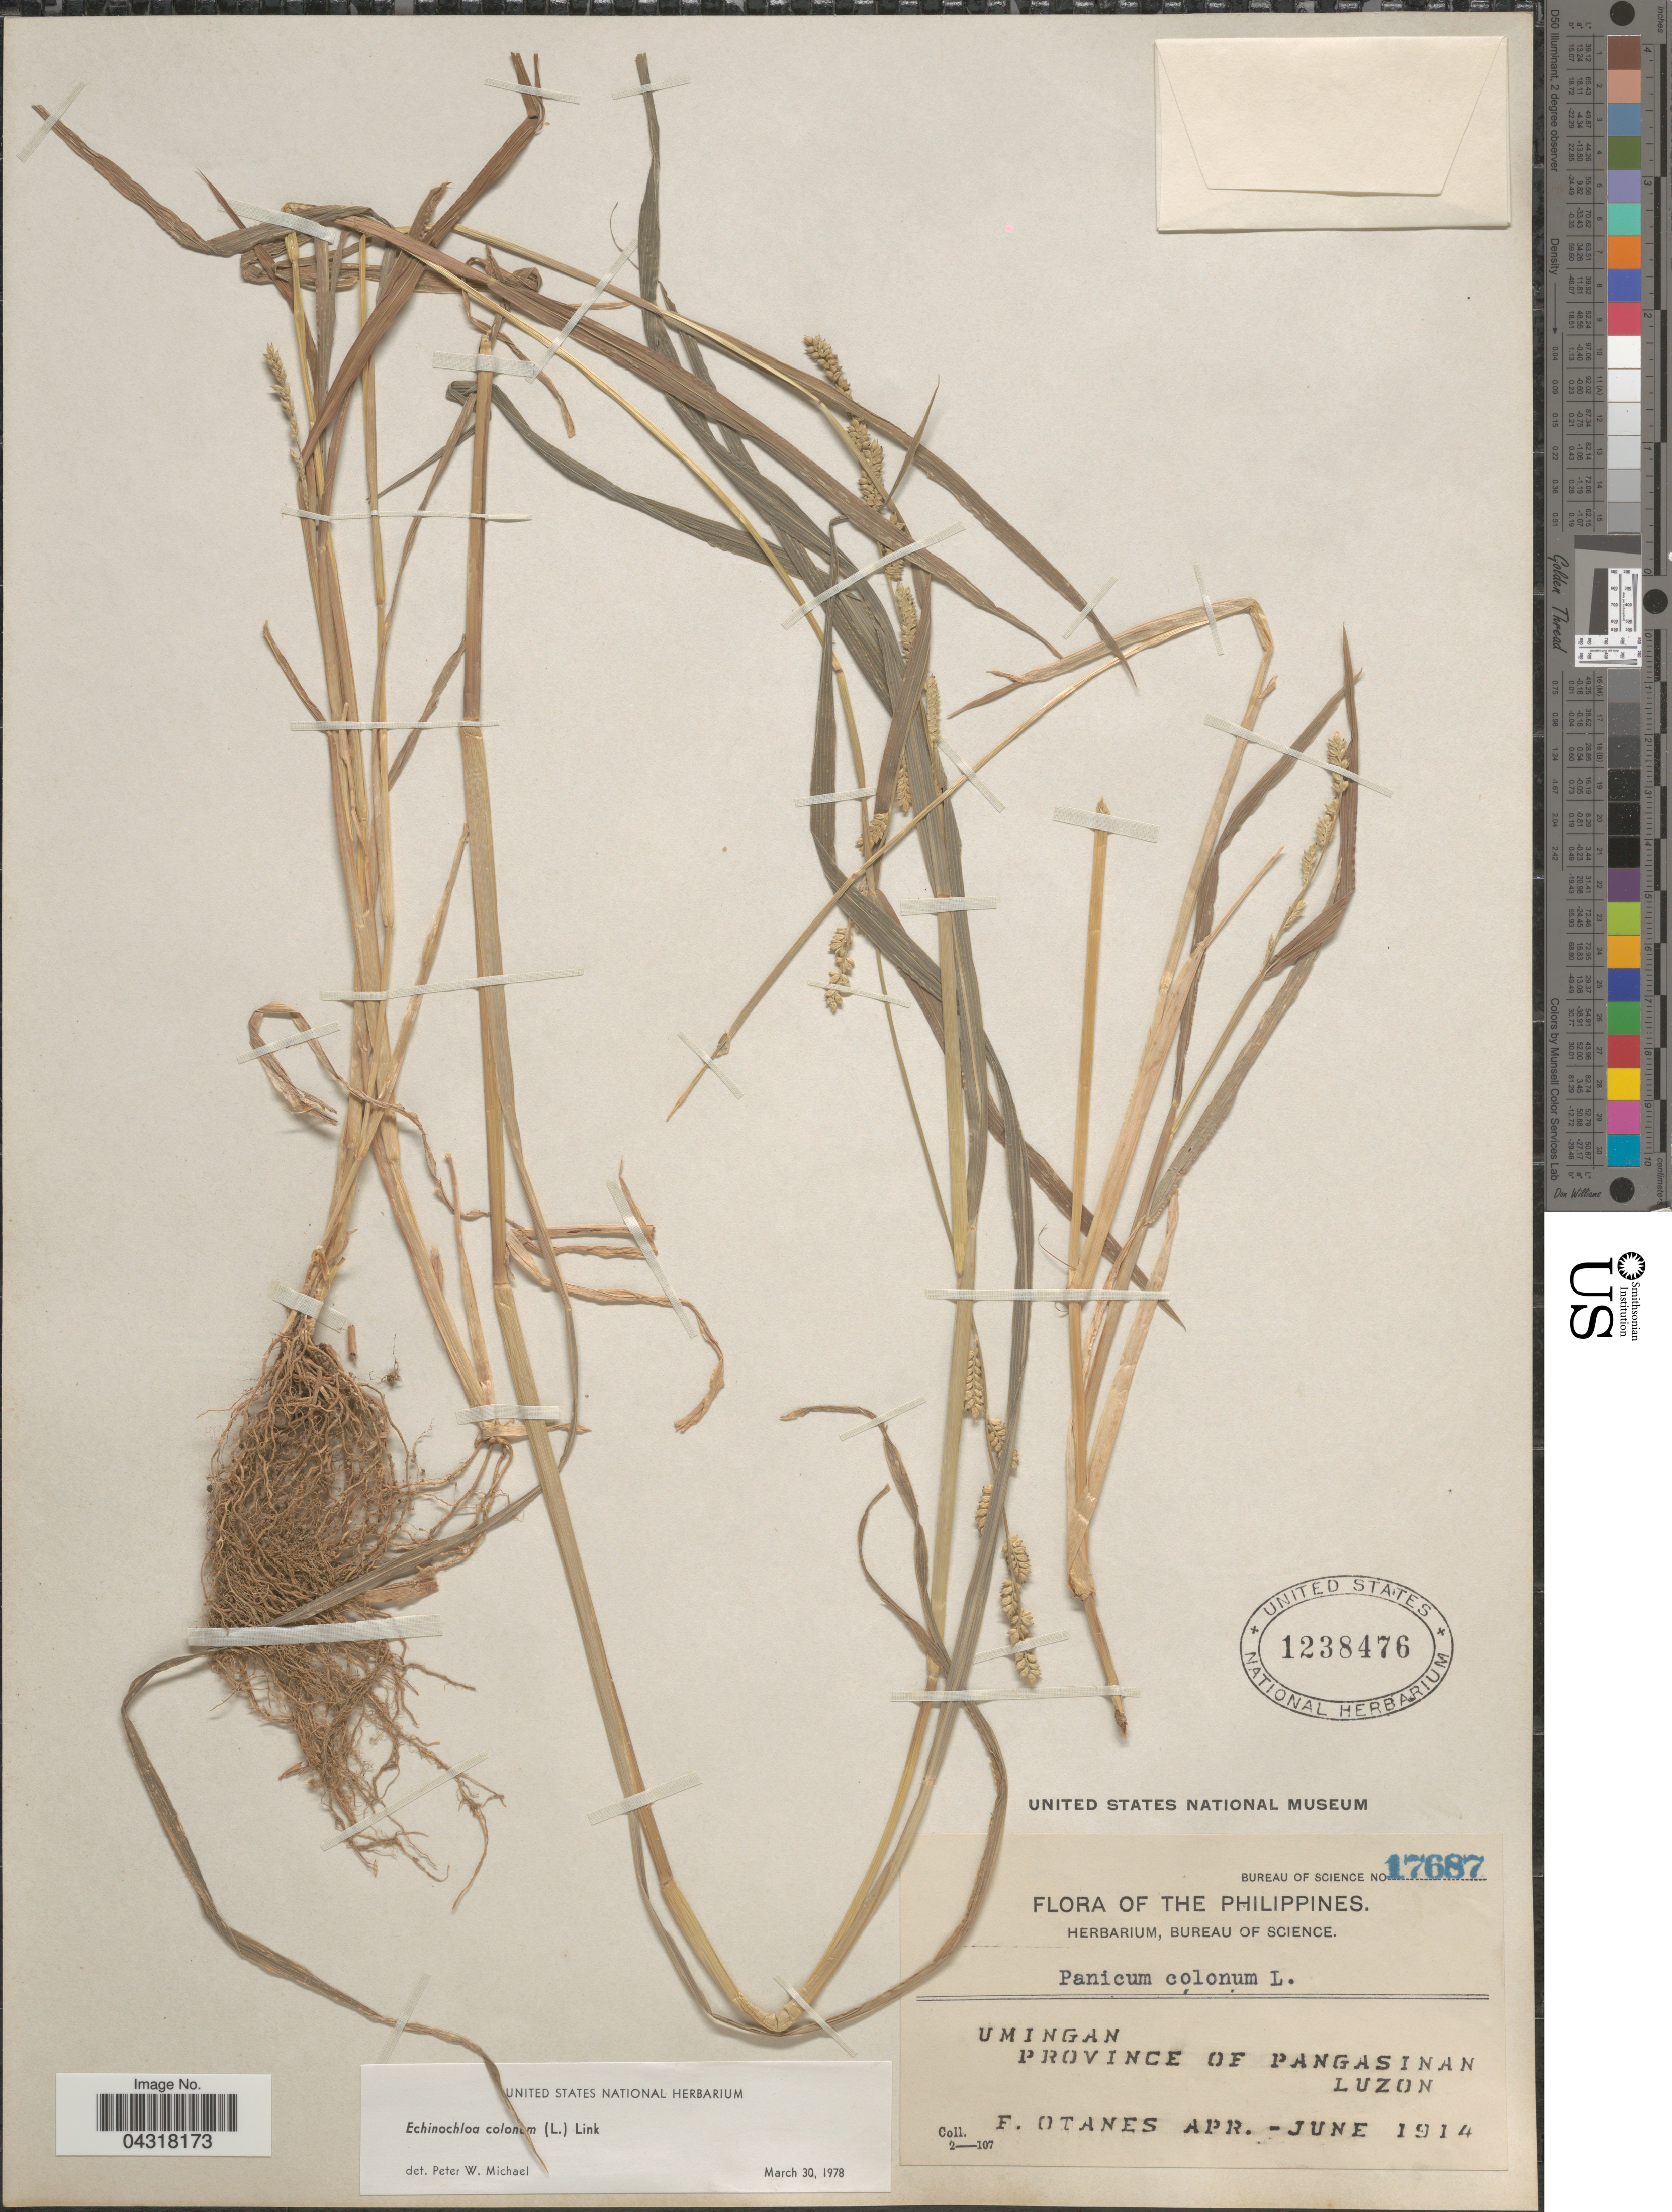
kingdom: Plantae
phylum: Tracheophyta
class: Liliopsida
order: Poales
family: Poaceae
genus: Echinochloa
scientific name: Echinochloa colona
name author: (L.) Link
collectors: F. Q. Otanes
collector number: Bureau of Science 17687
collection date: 1914-04/1914-06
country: Philippines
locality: Umingan. Province of Pangasinan. Luzon.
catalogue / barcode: US 1238476